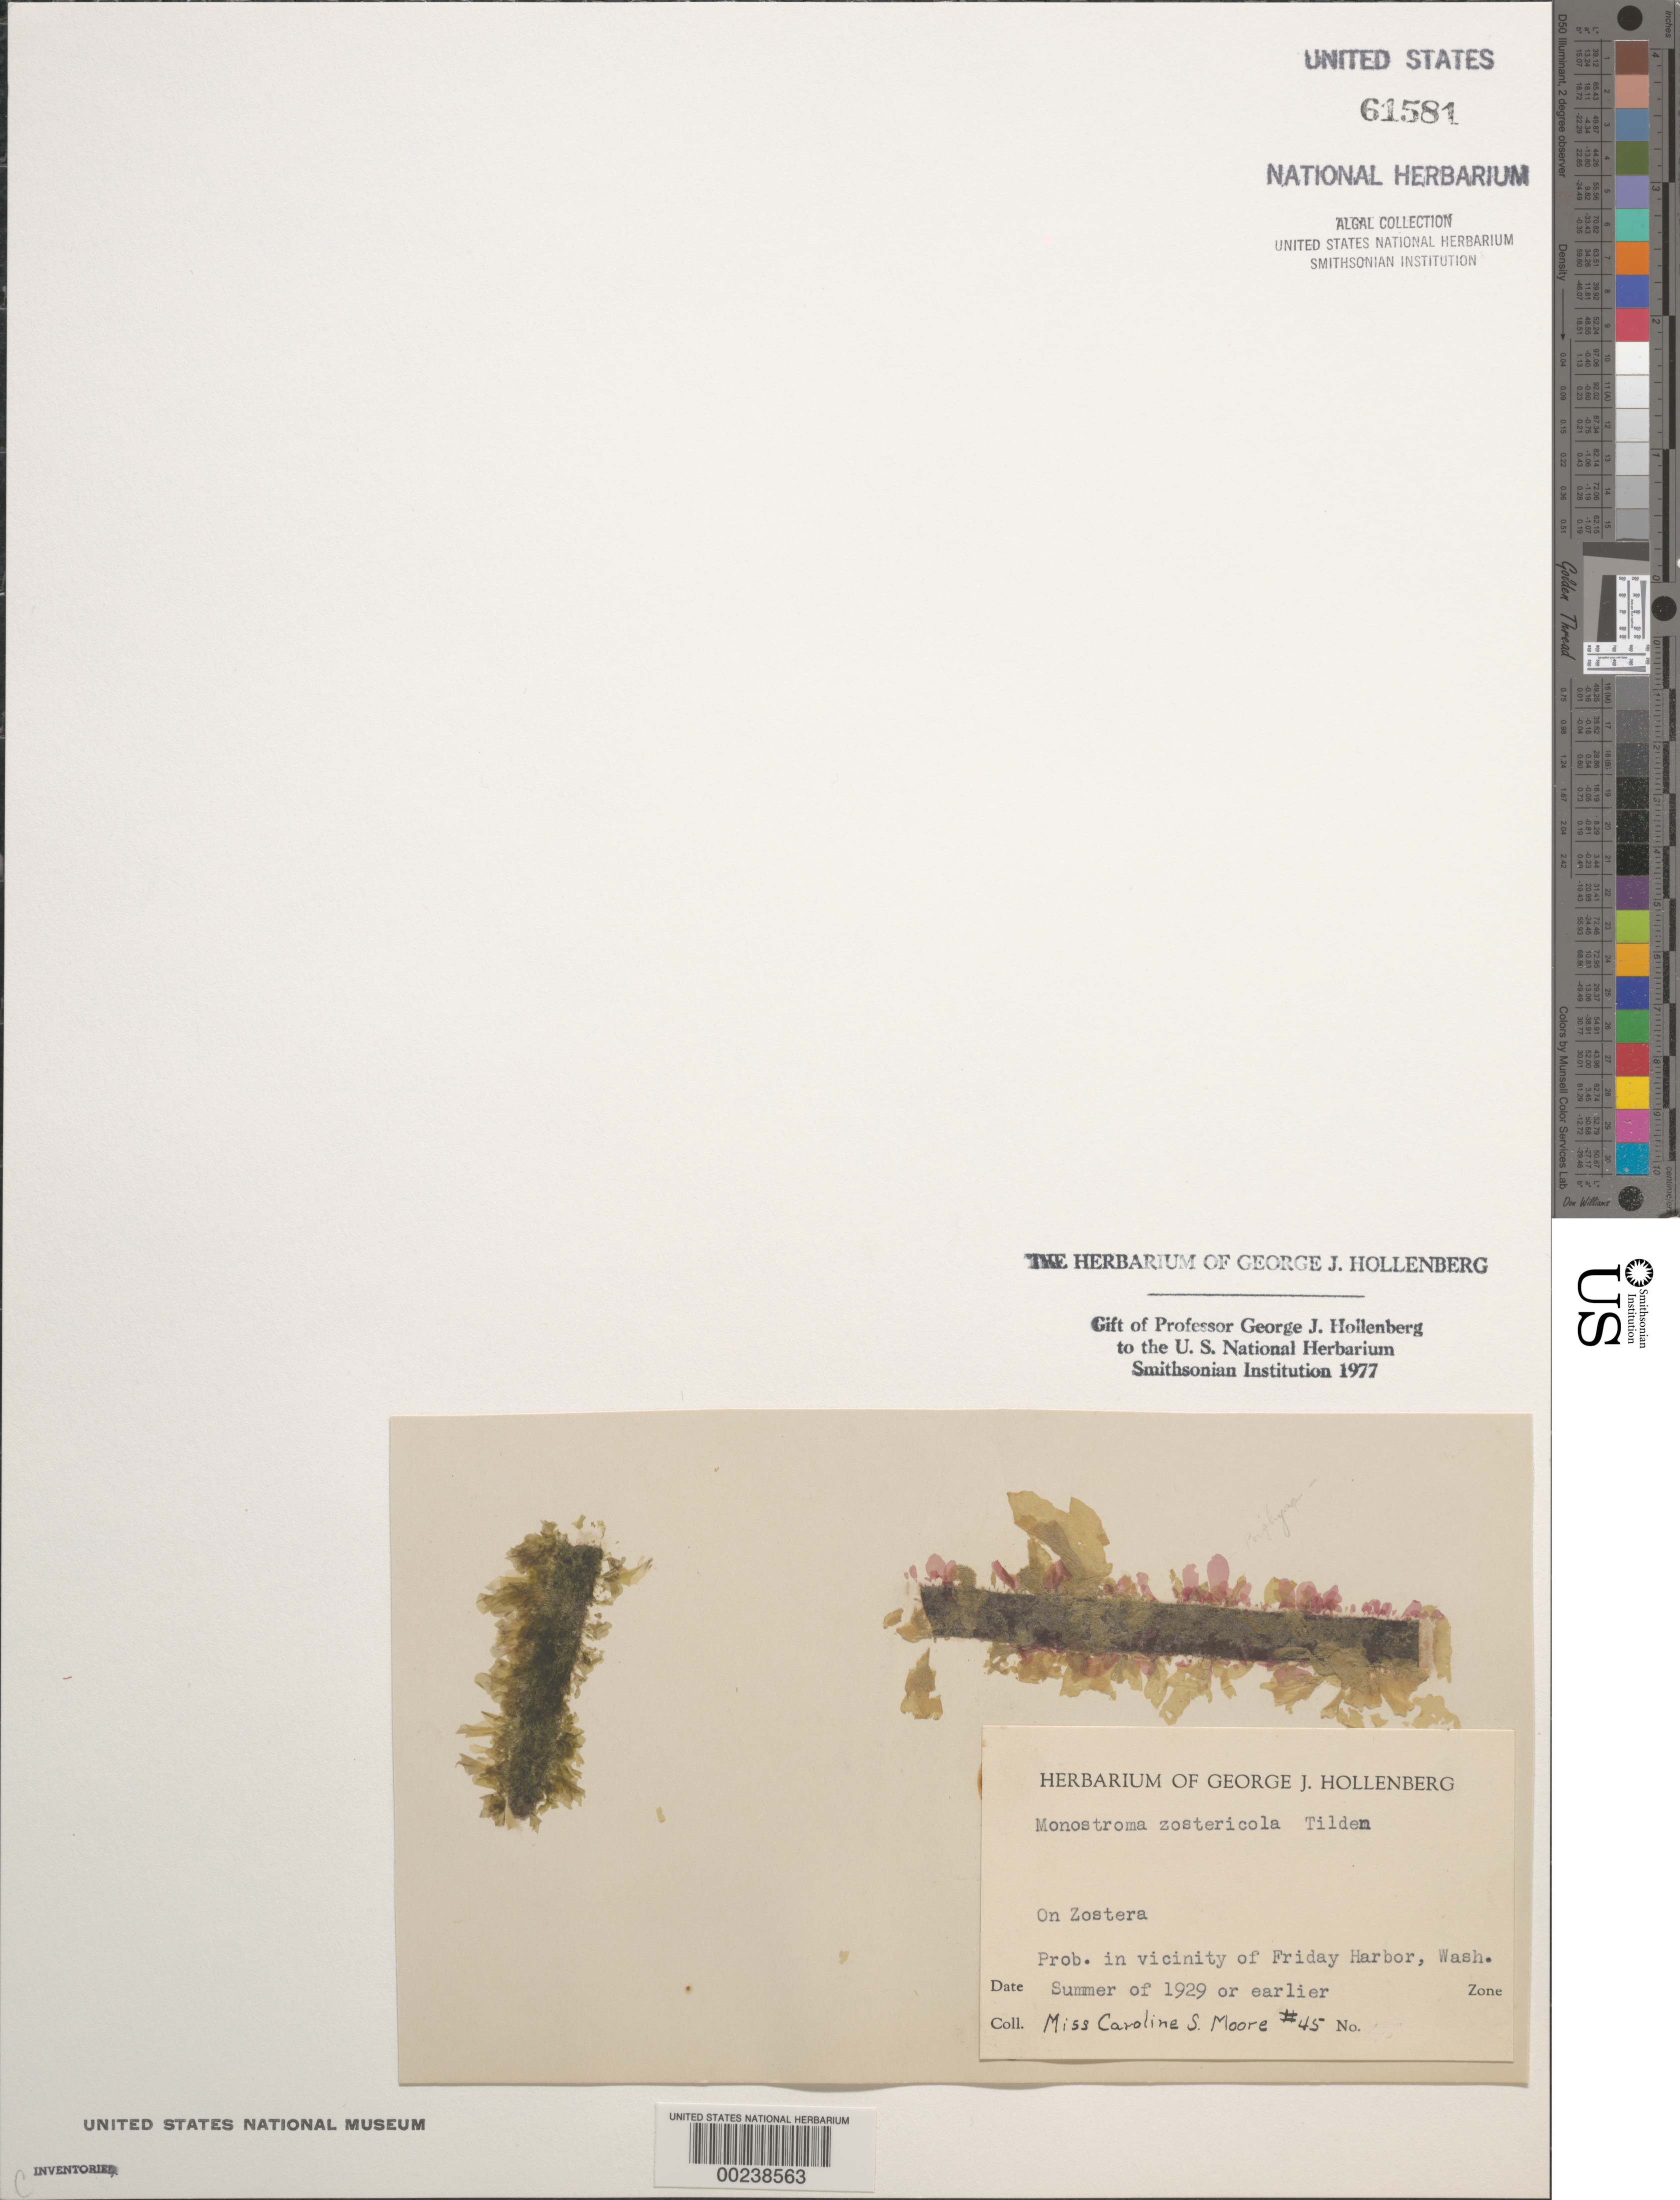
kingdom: Plantae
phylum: Chlorophyta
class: Ulvophyceae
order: Ulvales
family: Kornmanniaceae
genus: Kornmannia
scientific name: Kornmannia zostericola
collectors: C. Moore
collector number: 45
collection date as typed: Sum 1929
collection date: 1929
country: United States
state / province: Washington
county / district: San Juan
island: San Juan Island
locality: Probably Friday Harbor area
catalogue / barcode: US 61581